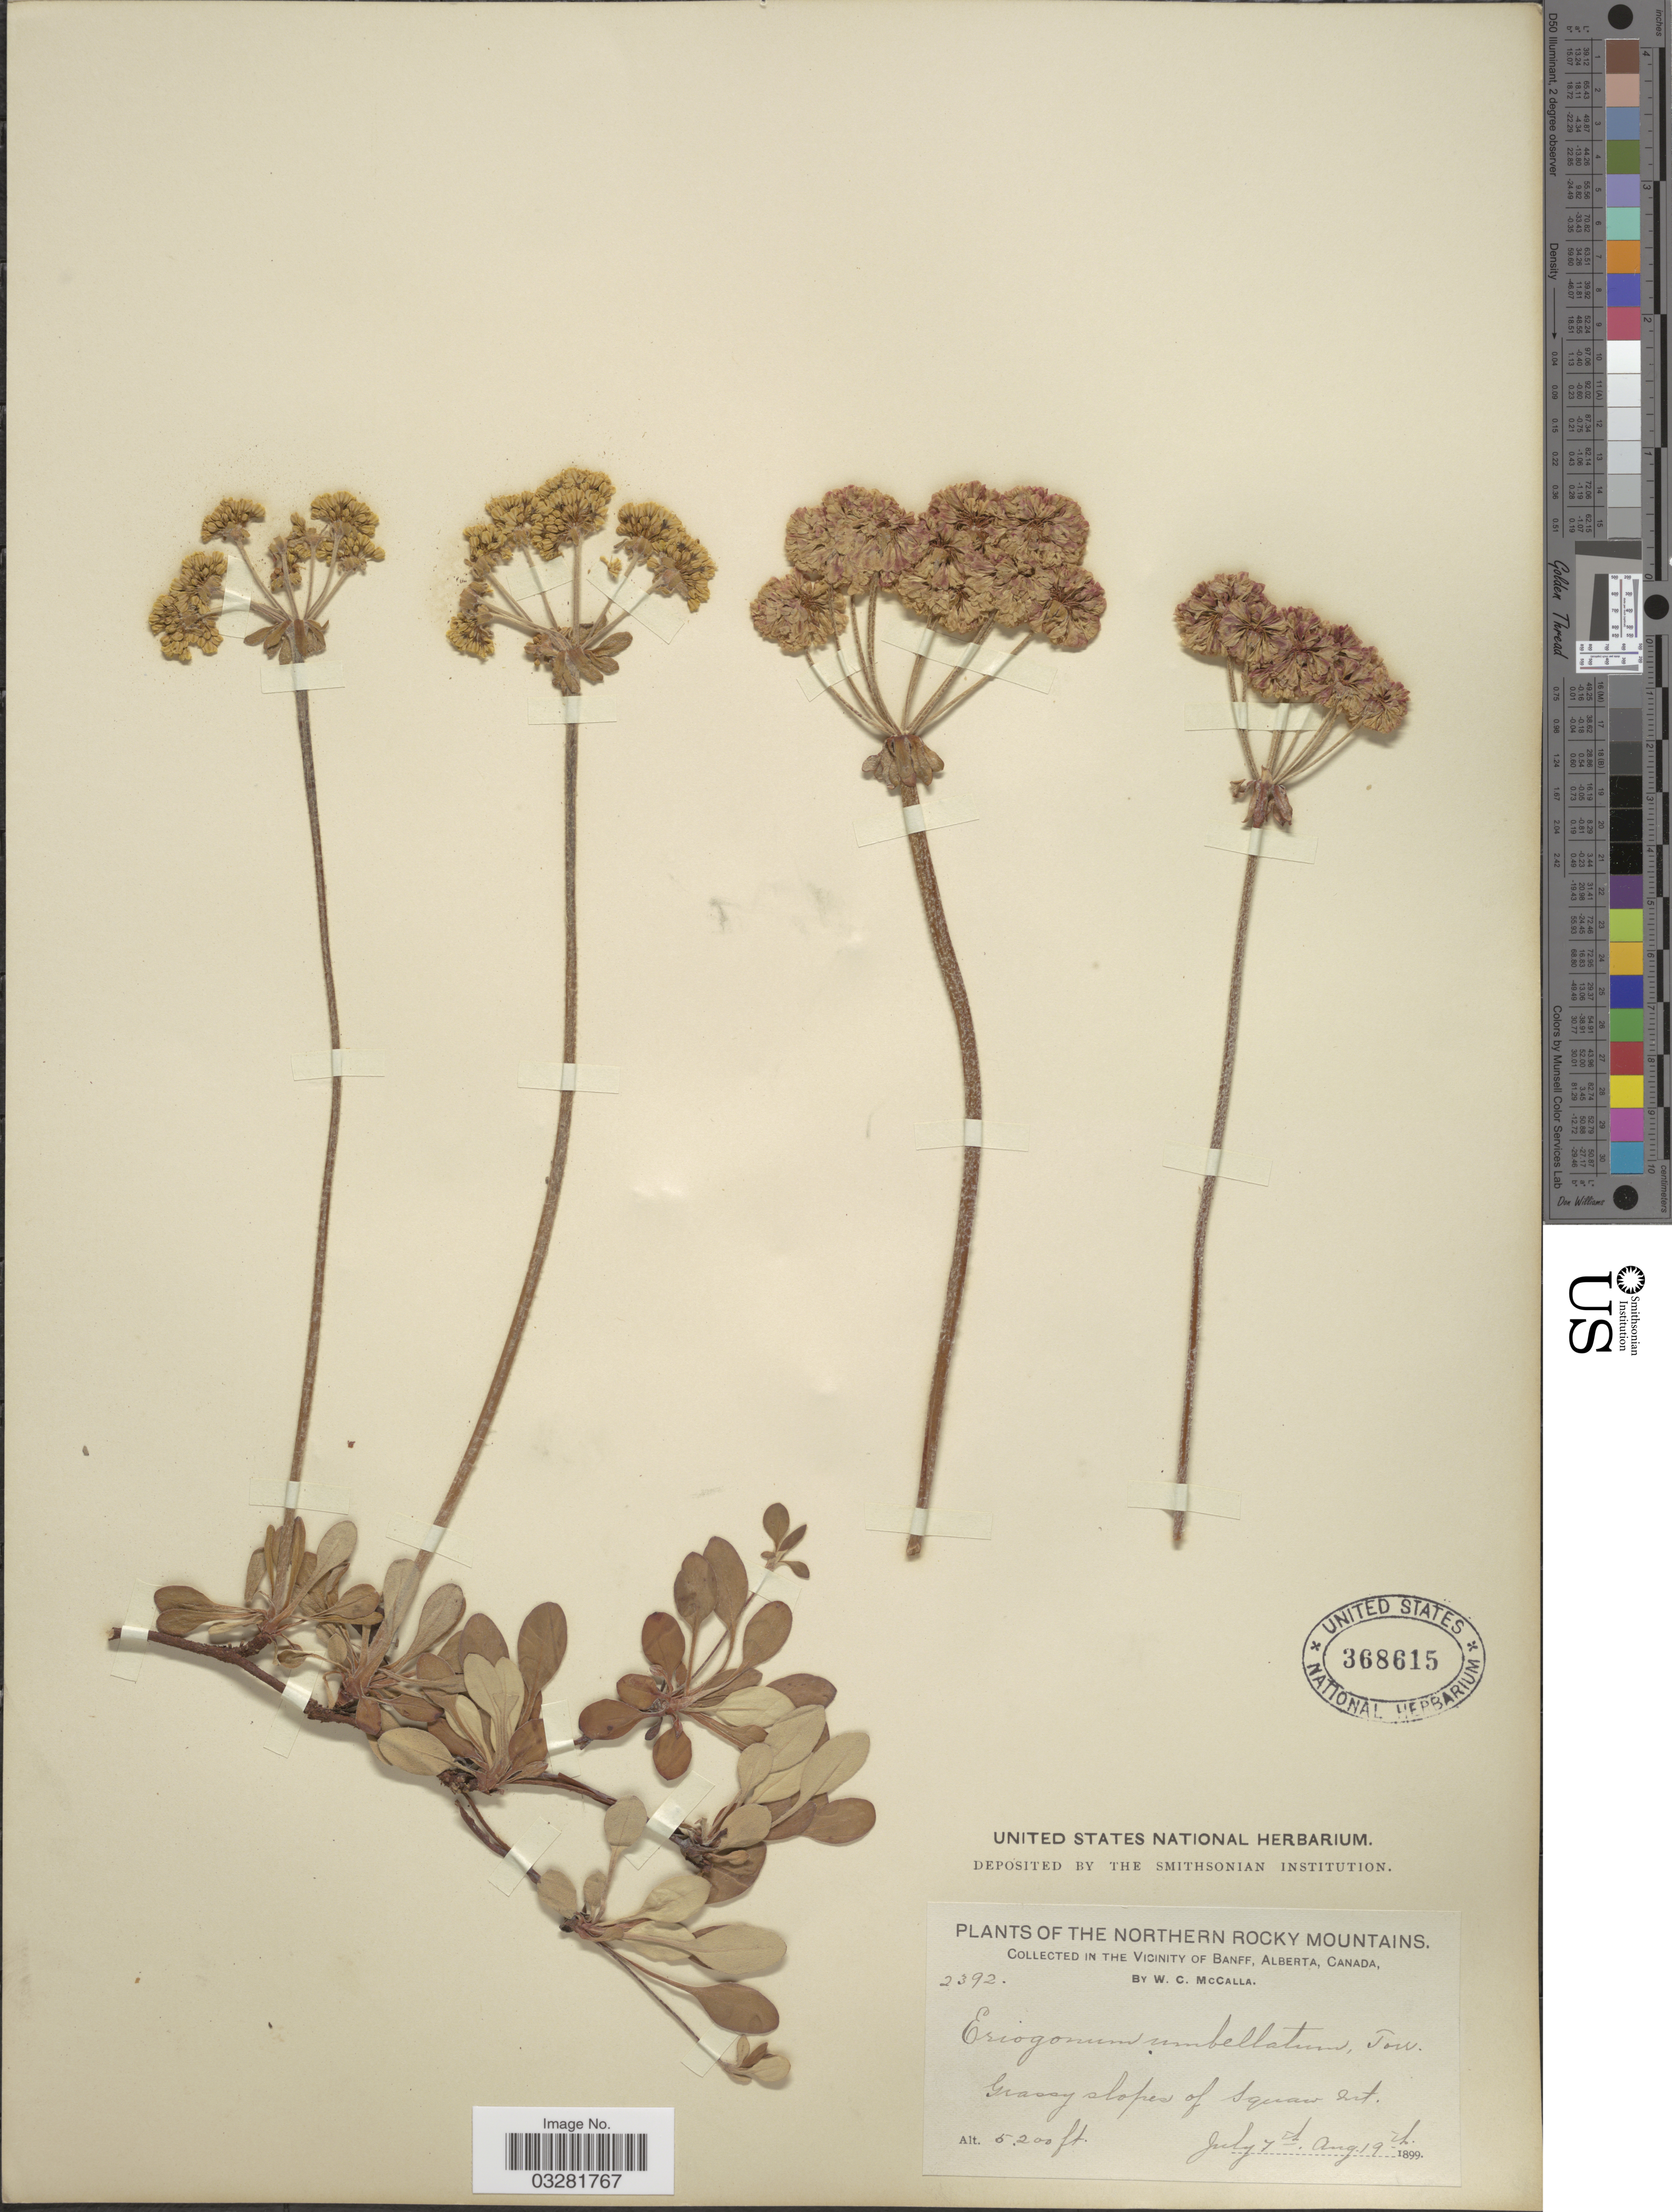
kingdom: Plantae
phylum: Tracheophyta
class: Magnoliopsida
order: Caryophyllales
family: Polygonaceae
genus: Eriogonum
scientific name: Eriogonum umbellatum var. subalpinum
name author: M.E. Jones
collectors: W. McCalla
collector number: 2392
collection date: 1899-07-07/1899-08-19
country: Canada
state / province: Alberta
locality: The Northern Rocky Mountains. In the Vicinity of Banff. Grassy slopes of Squaw Mt.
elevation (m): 1585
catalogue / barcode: US 368615